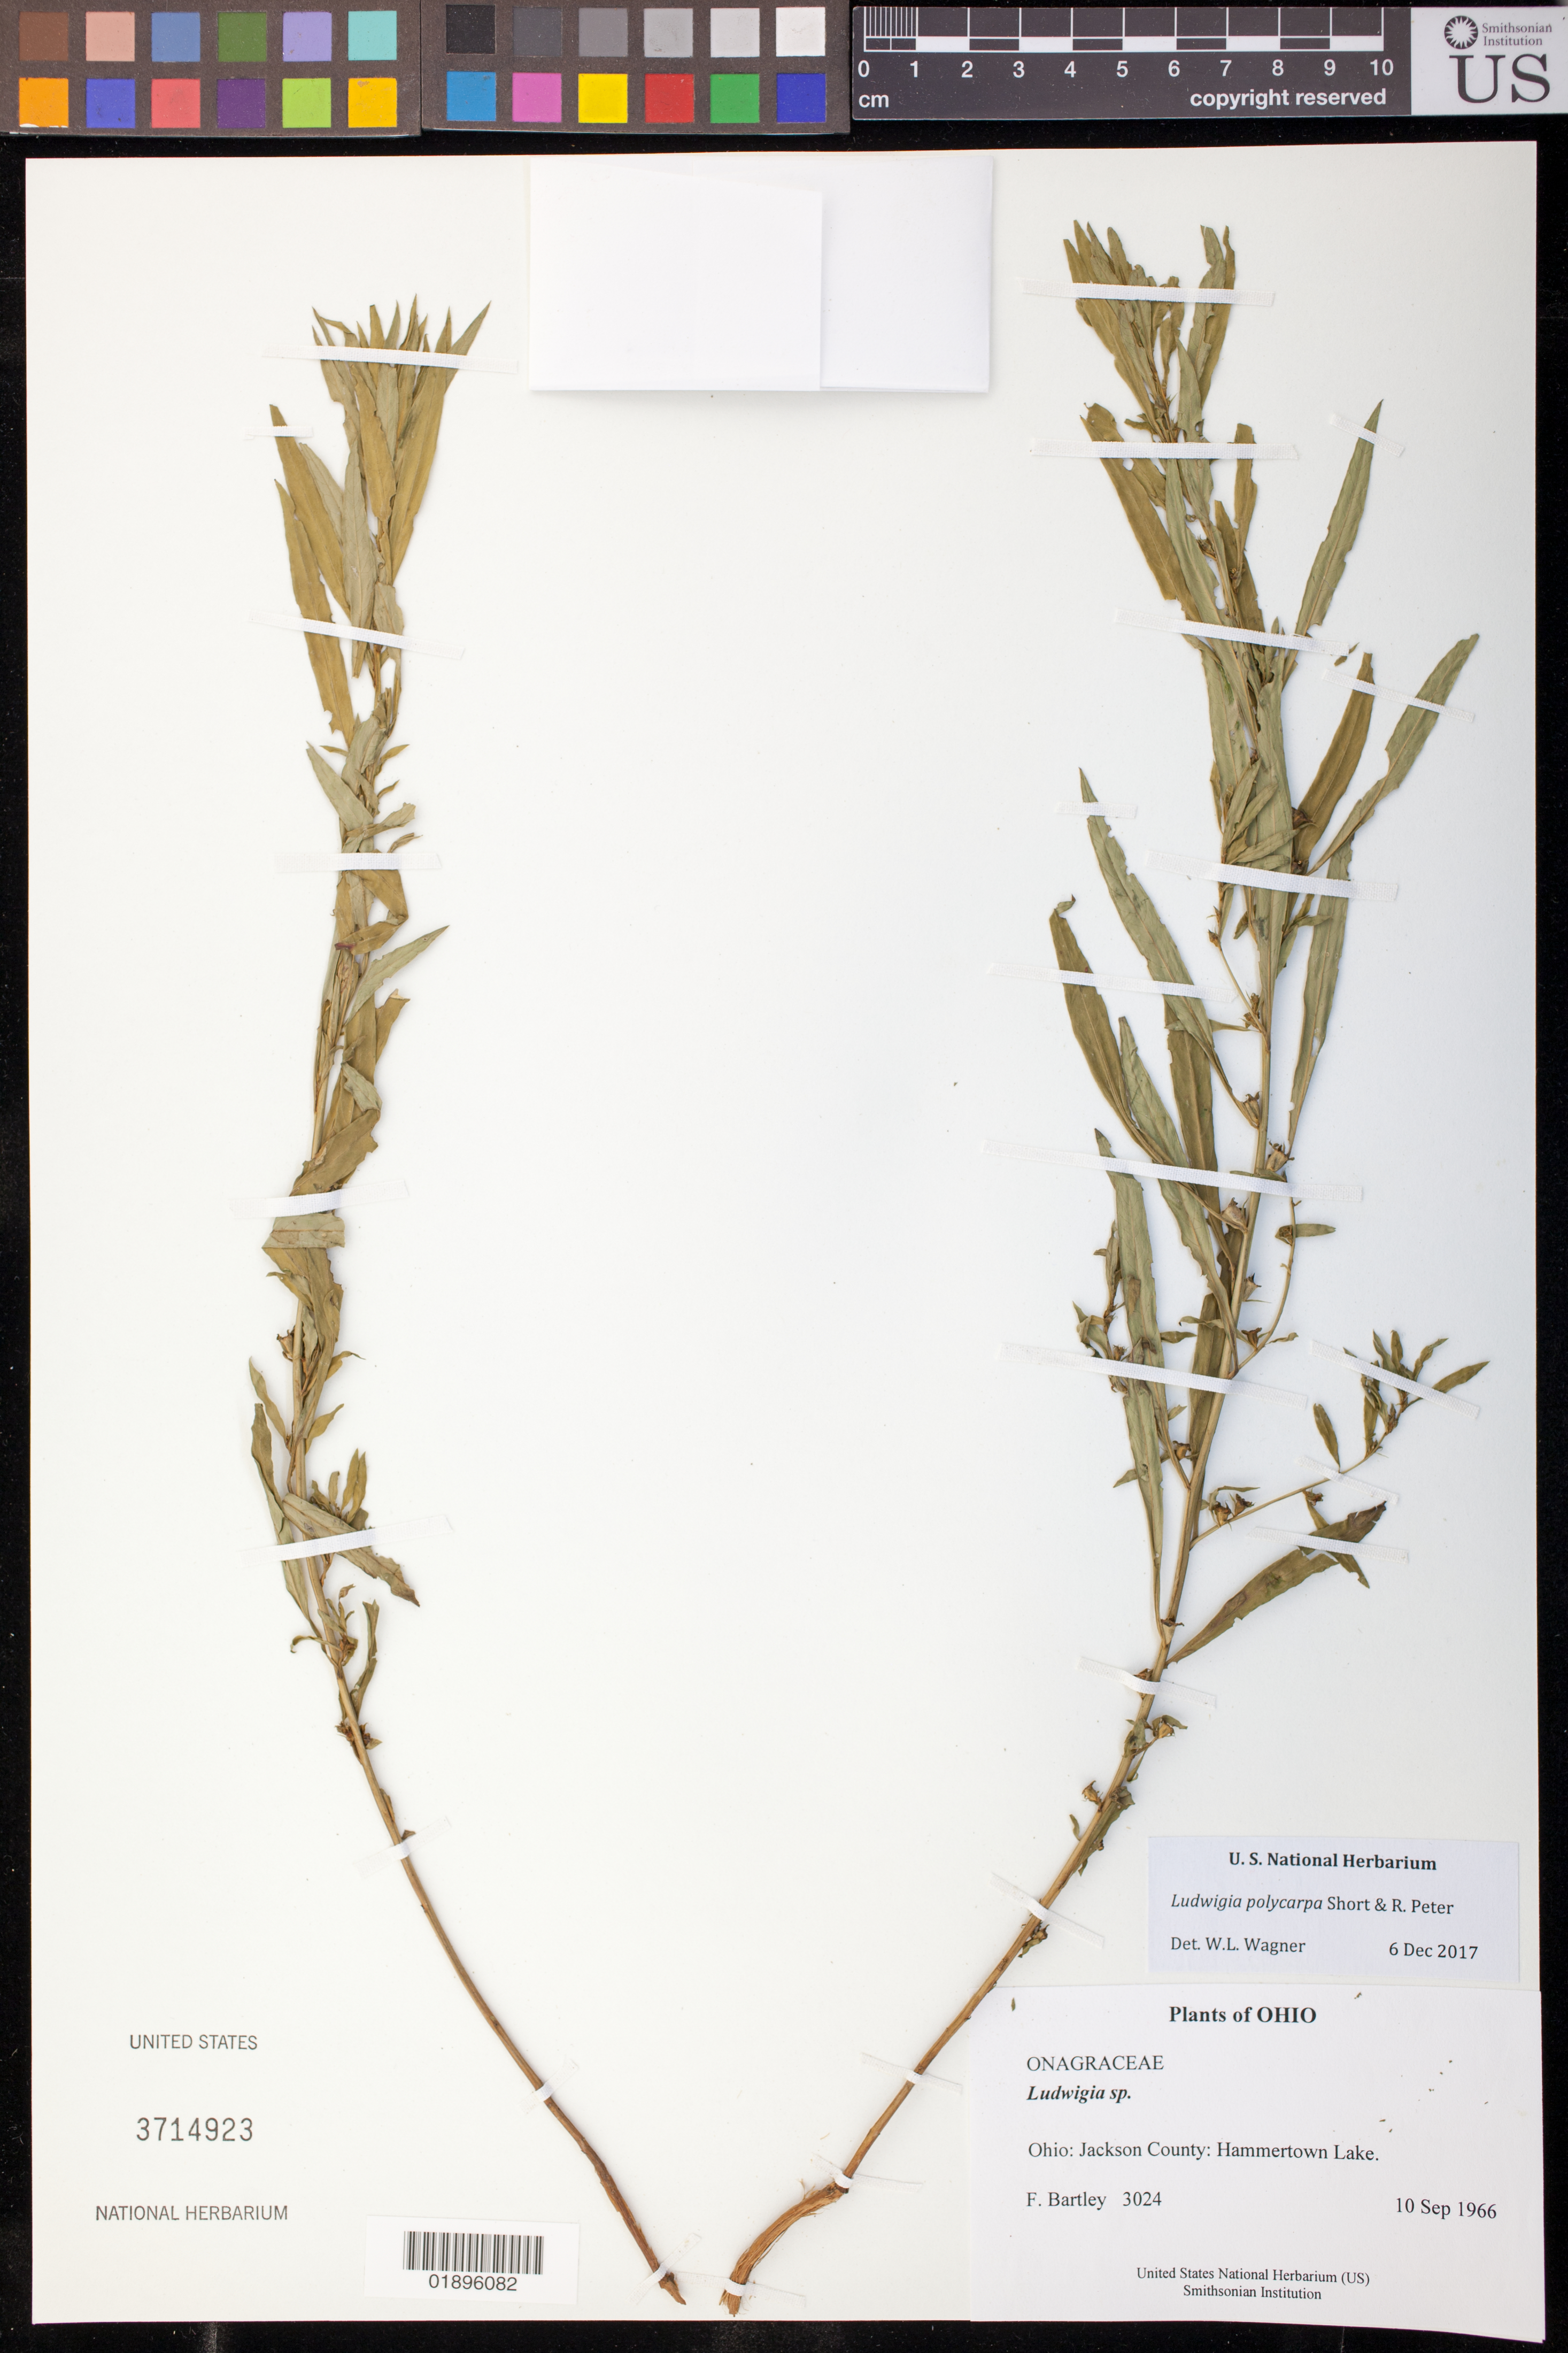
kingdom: Plantae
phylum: Tracheophyta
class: Magnoliopsida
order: Myrtales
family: Onagraceae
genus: Ludwigia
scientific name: Ludwigia polycarpa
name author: Short & R. Peter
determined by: Wagner, W. L., (BOT), Smithsonian Institution - National Museum of Natural History (UNITED STATES)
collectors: F. Bartley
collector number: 3024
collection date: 1966-09-10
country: United States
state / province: Ohio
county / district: Jackson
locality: Hammertown Lake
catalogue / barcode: US 3714923